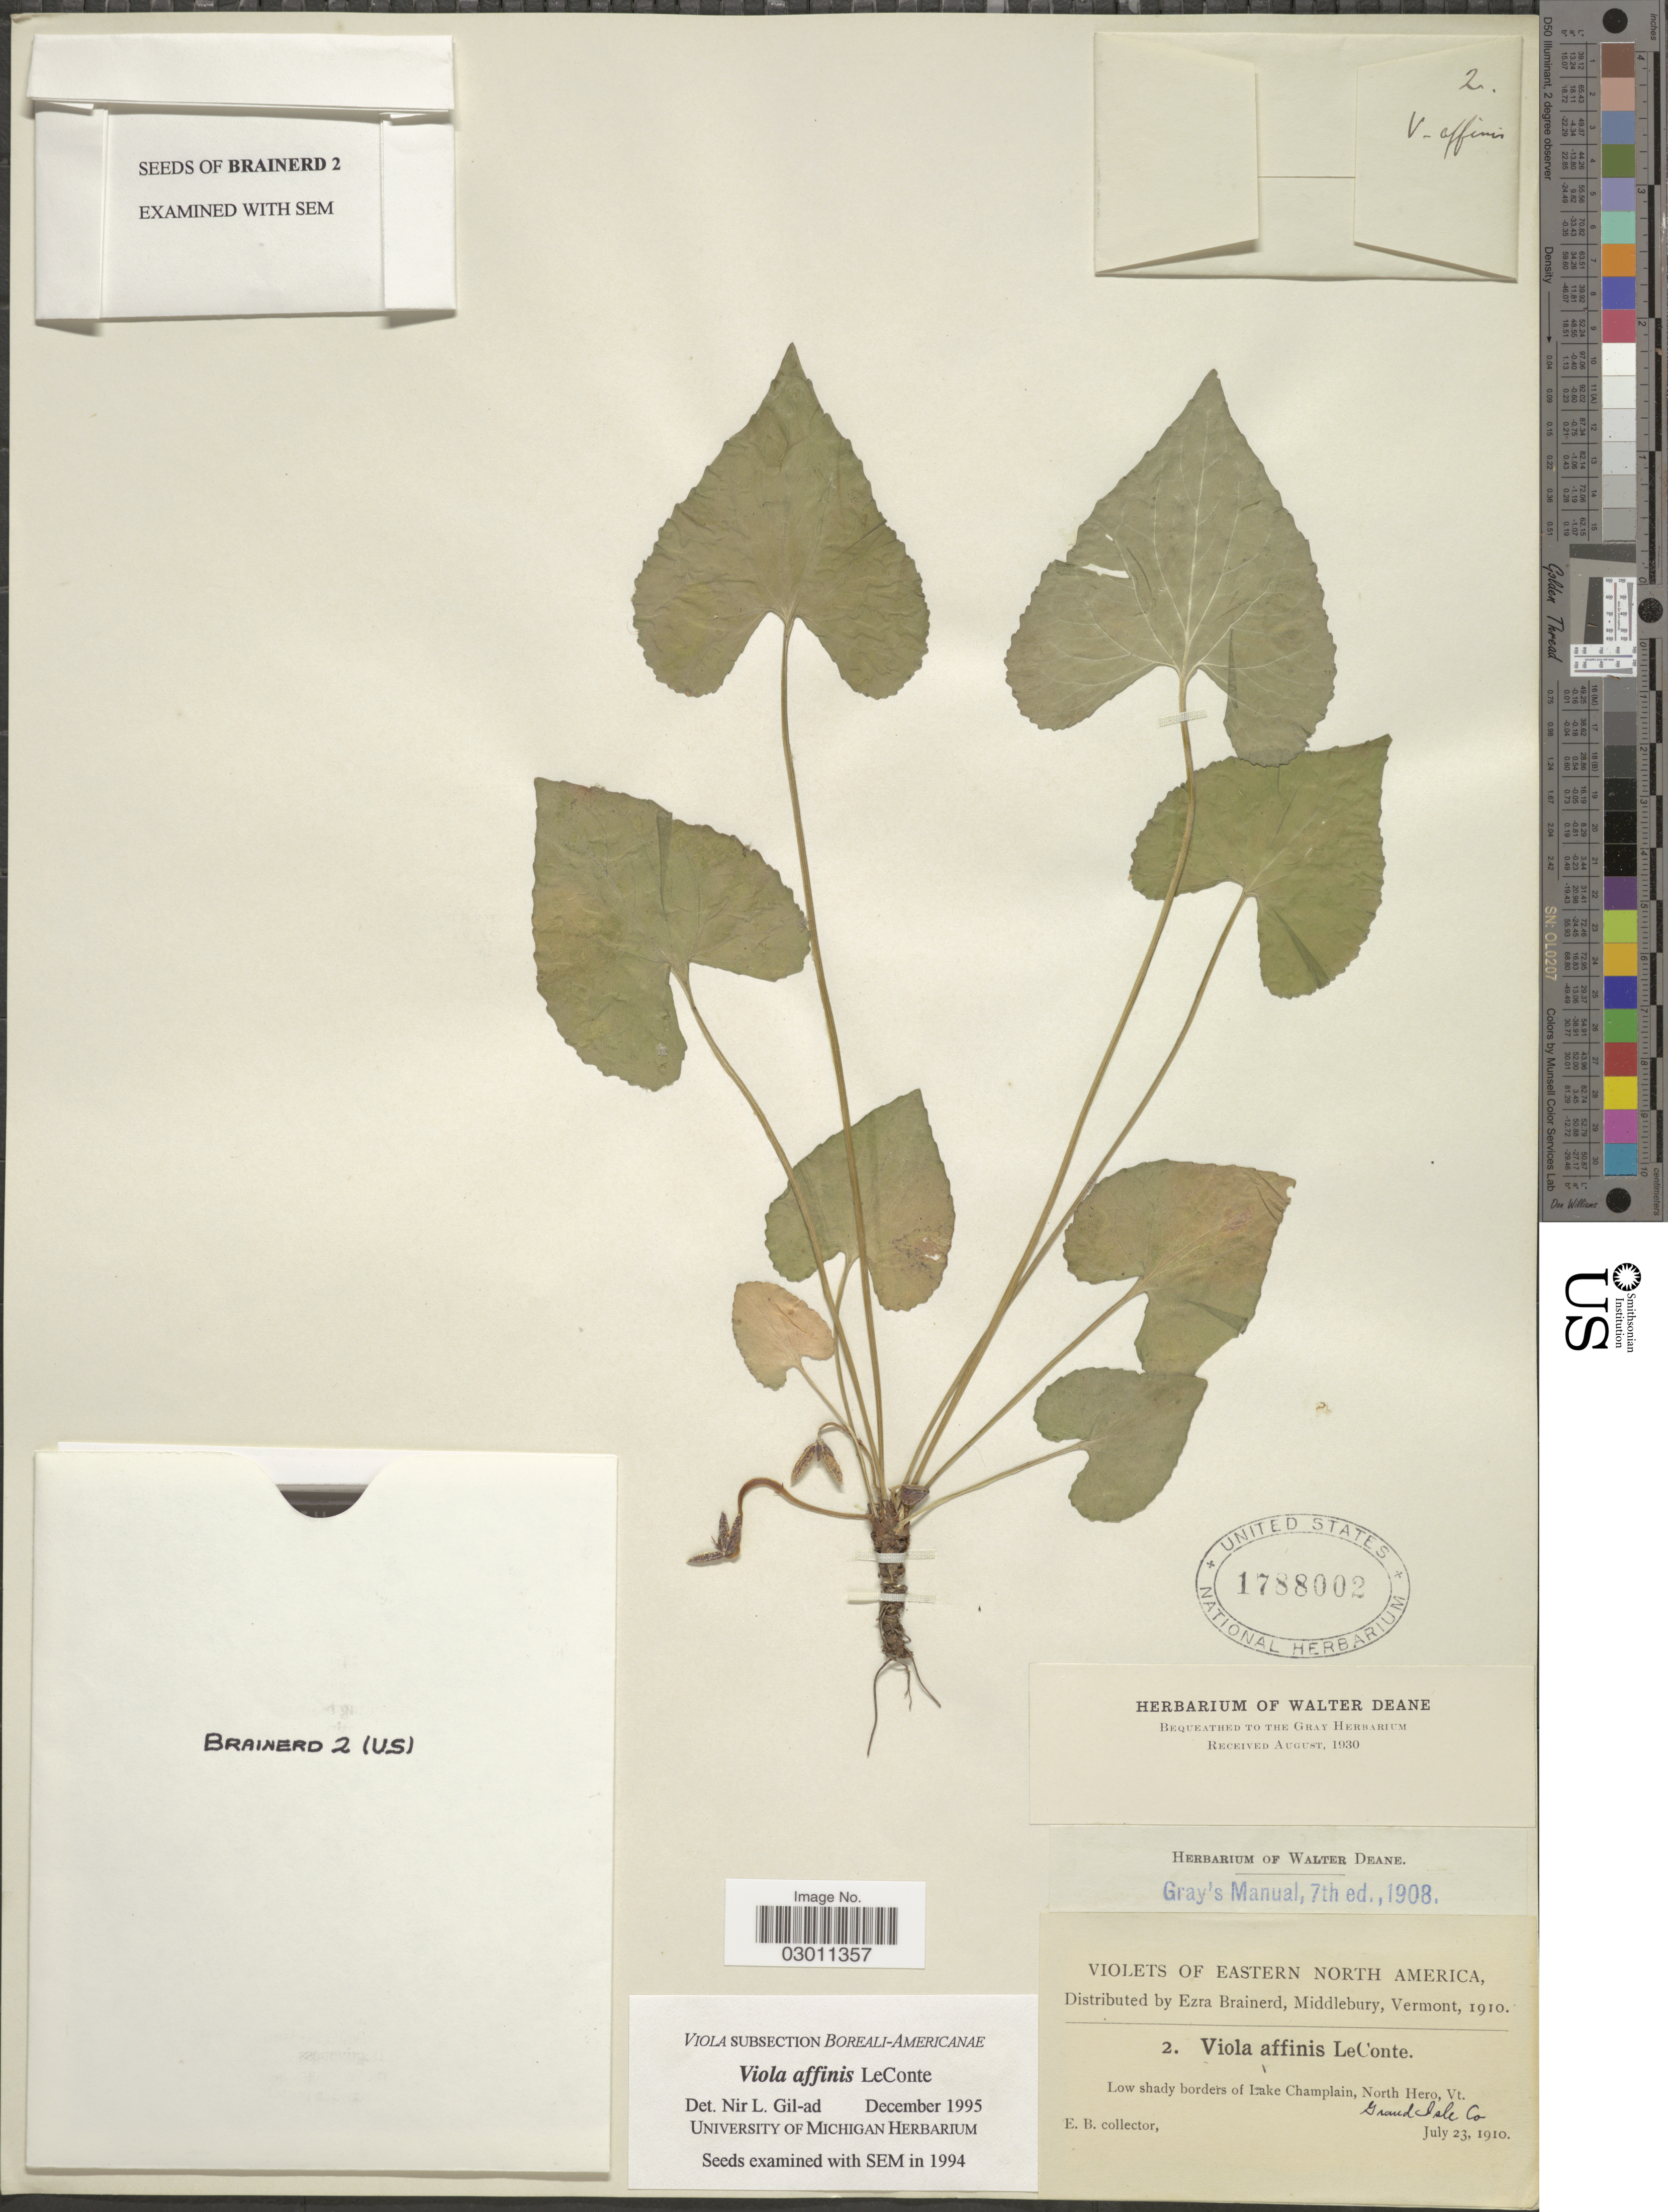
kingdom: Plantae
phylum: Tracheophyta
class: Magnoliopsida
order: Malpighiales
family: Violaceae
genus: Viola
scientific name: Viola affinis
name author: LeConte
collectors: E. Brainerd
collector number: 2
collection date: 1910-07-23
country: United States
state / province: Vermont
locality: Low shady borders of Lake Champlain, North Hero, Eastern North America, Grand Isle Co.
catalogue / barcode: US 1788002